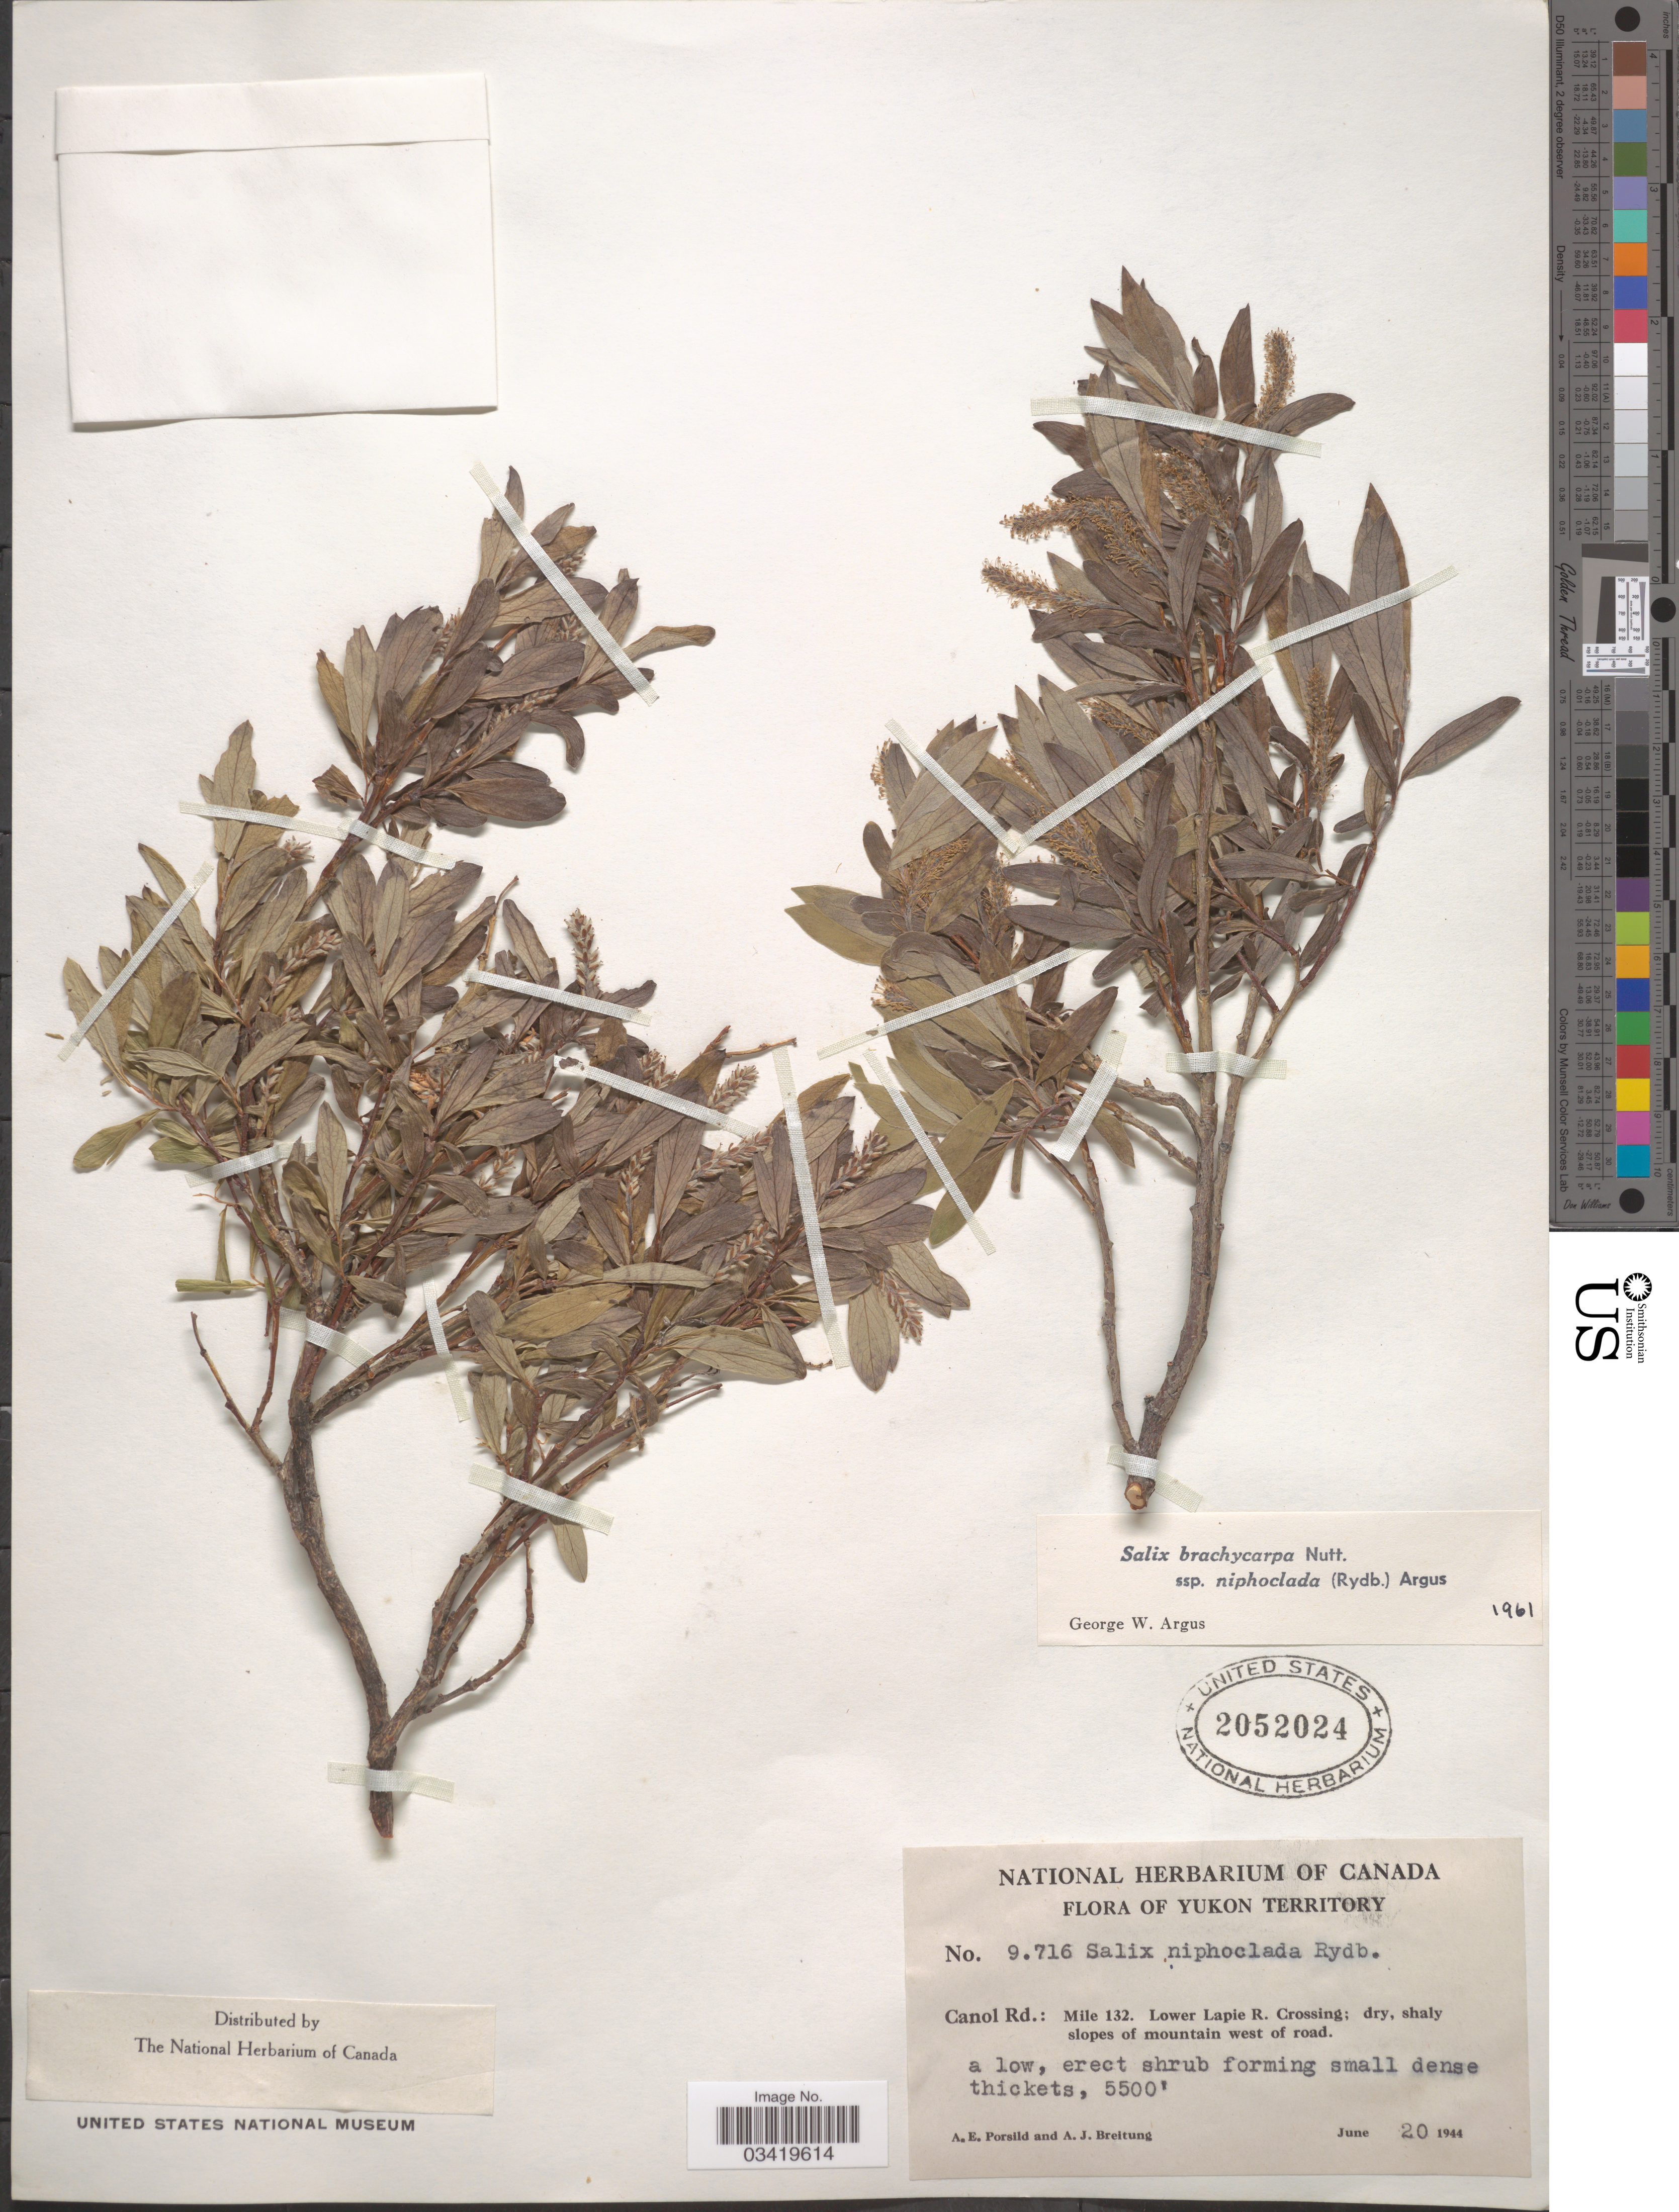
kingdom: Plantae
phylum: Tracheophyta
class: Magnoliopsida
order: Malpighiales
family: Salicaceae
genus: Salix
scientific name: Salix brachycarpa subsp. niphoclada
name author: (Rydb.) Argus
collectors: A. E. Porsild & A. Breitung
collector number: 9716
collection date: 1944-06-20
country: Canada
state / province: Yukon Territory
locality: Canol Rd.: Mile 132. Lower Lapie R. Crossing.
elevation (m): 1676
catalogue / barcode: US 2052024